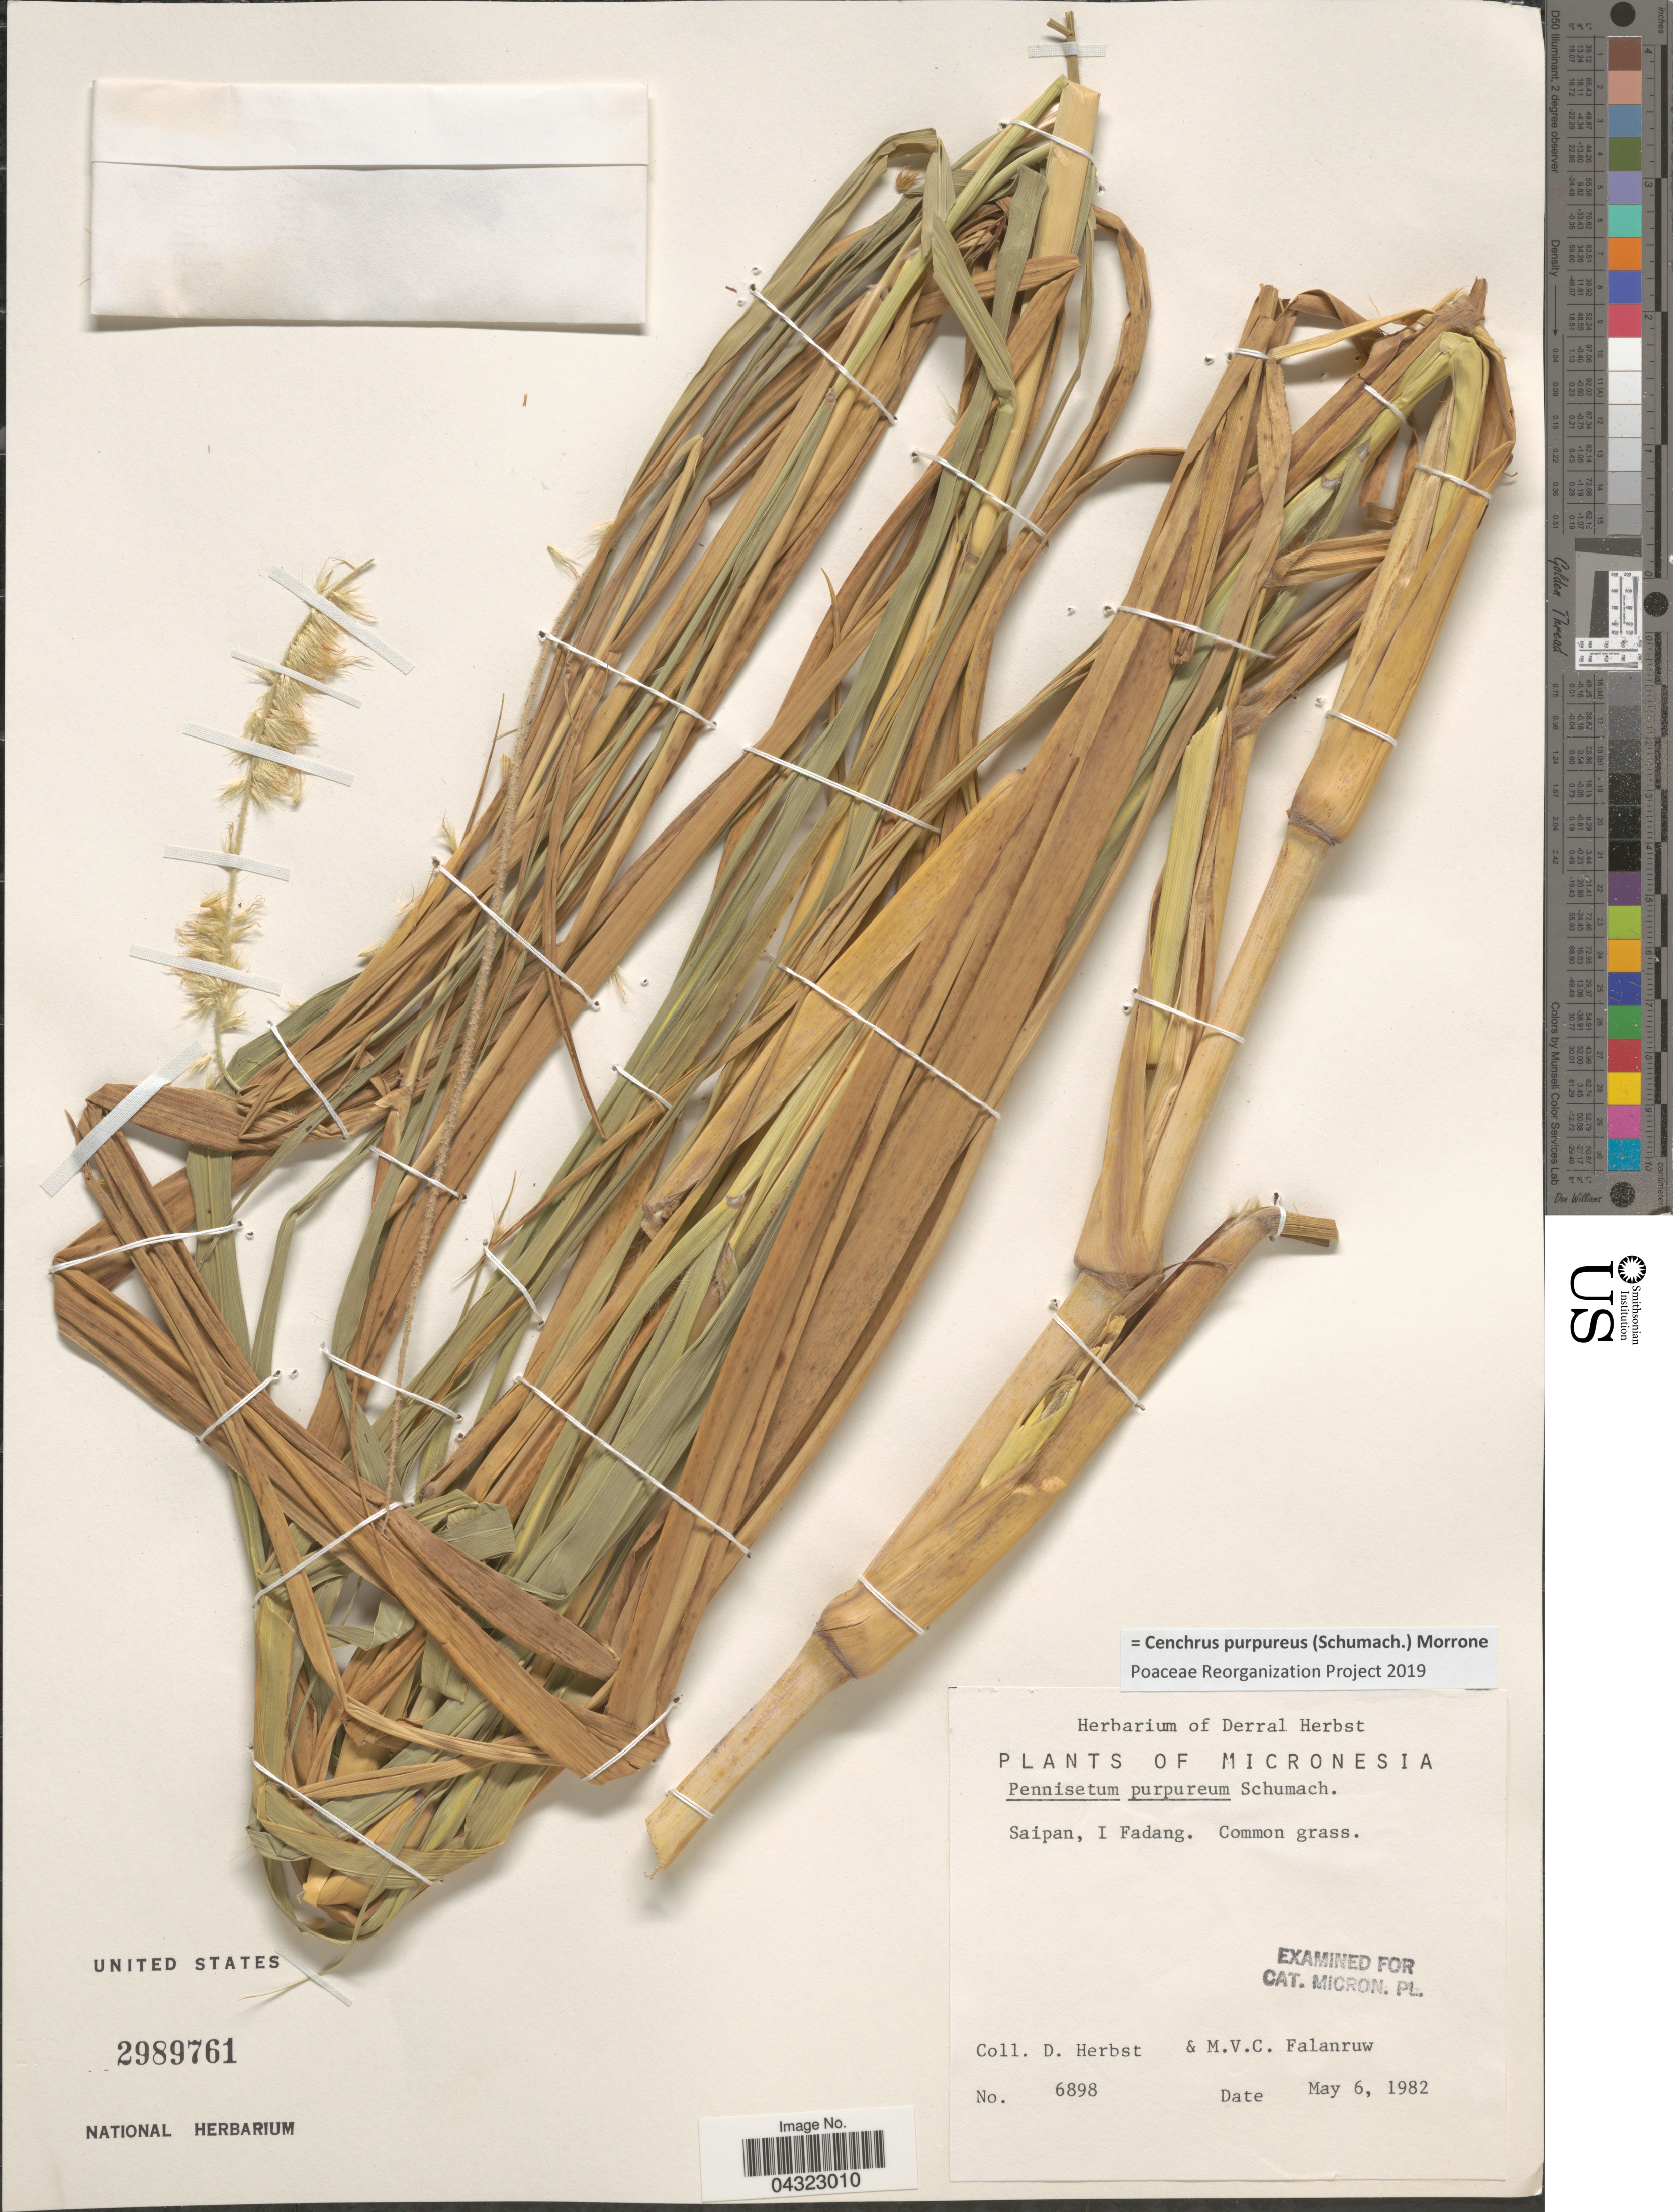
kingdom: Plantae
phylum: Tracheophyta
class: Liliopsida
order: Poales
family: Poaceae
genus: Cenchrus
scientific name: Cenchrus purpureus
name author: (Schumach.) Morrone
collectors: D. Herbst & M. V. Falanruw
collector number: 6898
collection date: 1982-05-06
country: Northern Mariana Islands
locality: Micronesia. Saipan, I Fadang.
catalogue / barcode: US 2989761